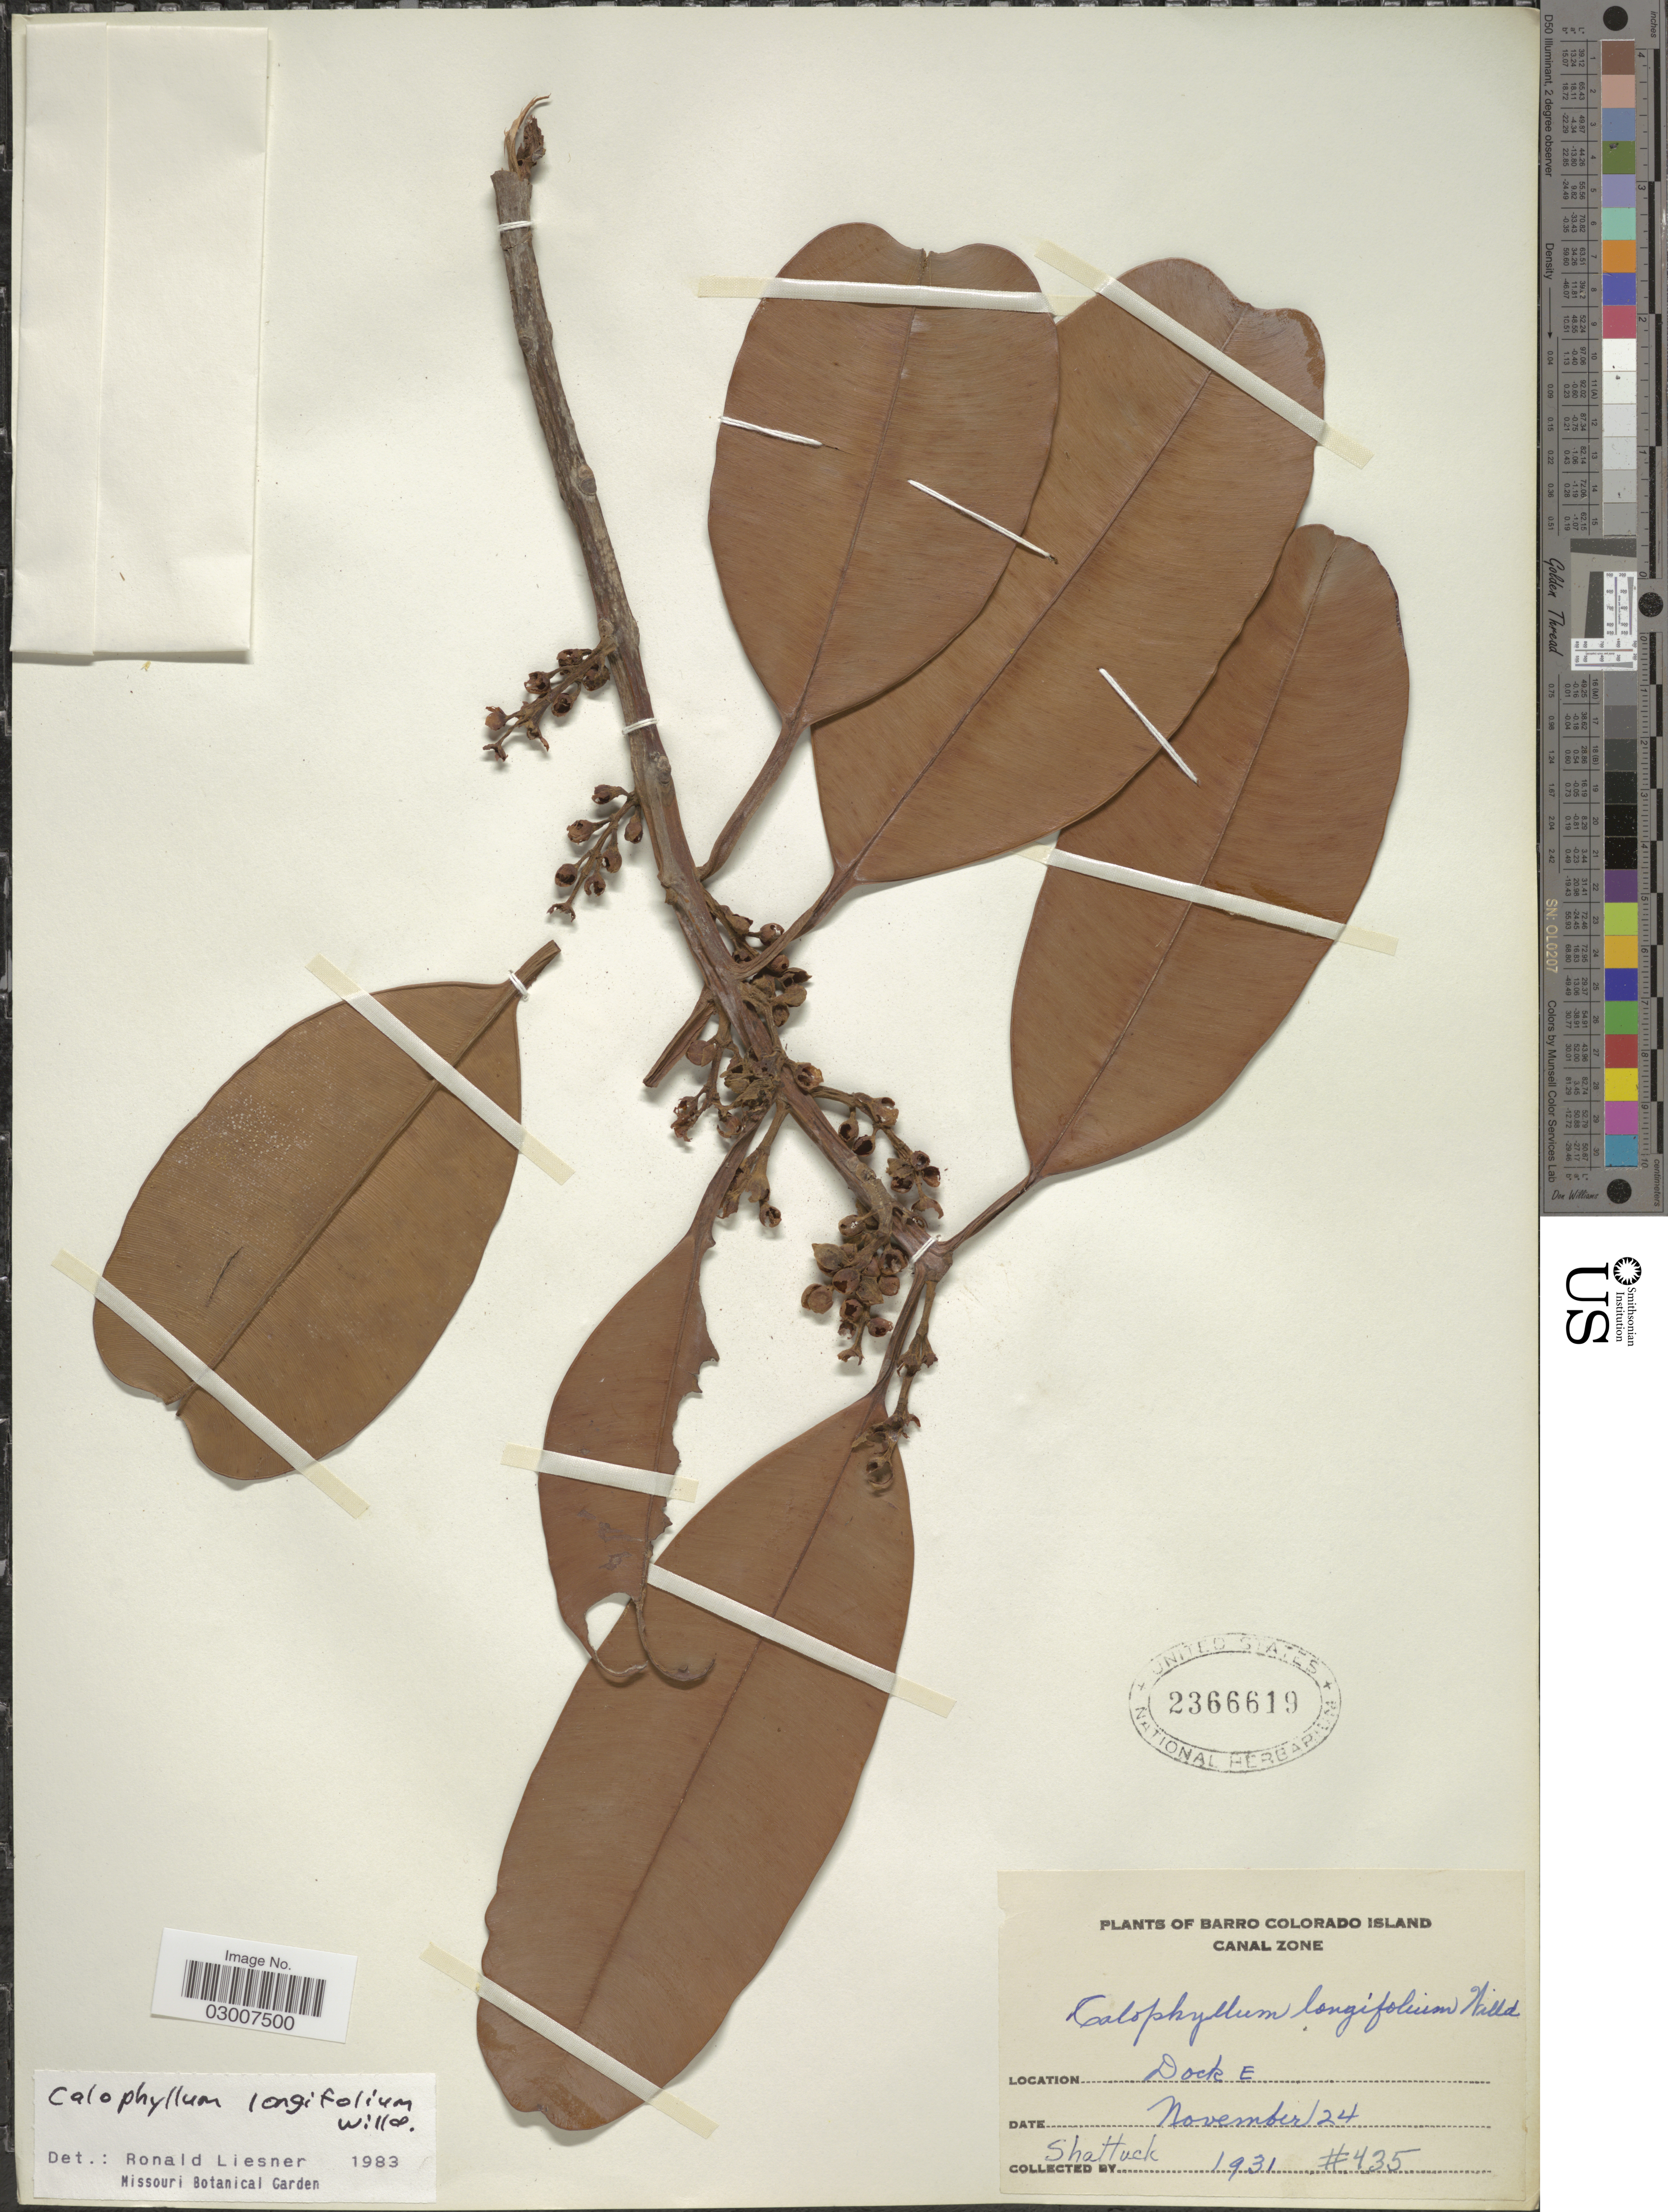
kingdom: Plantae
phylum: Tracheophyta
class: Magnoliopsida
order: Malpighiales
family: Calophyllaceae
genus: Calophyllum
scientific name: Calophyllum longifolium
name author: Willd.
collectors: Shattuck, --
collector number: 435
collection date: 1931-11-24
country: Panama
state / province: Panamá Oeste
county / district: Canal Zone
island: Barro Colorado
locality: Barro Colorado Island. Canal Zone. Dock E.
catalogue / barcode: US 2366619